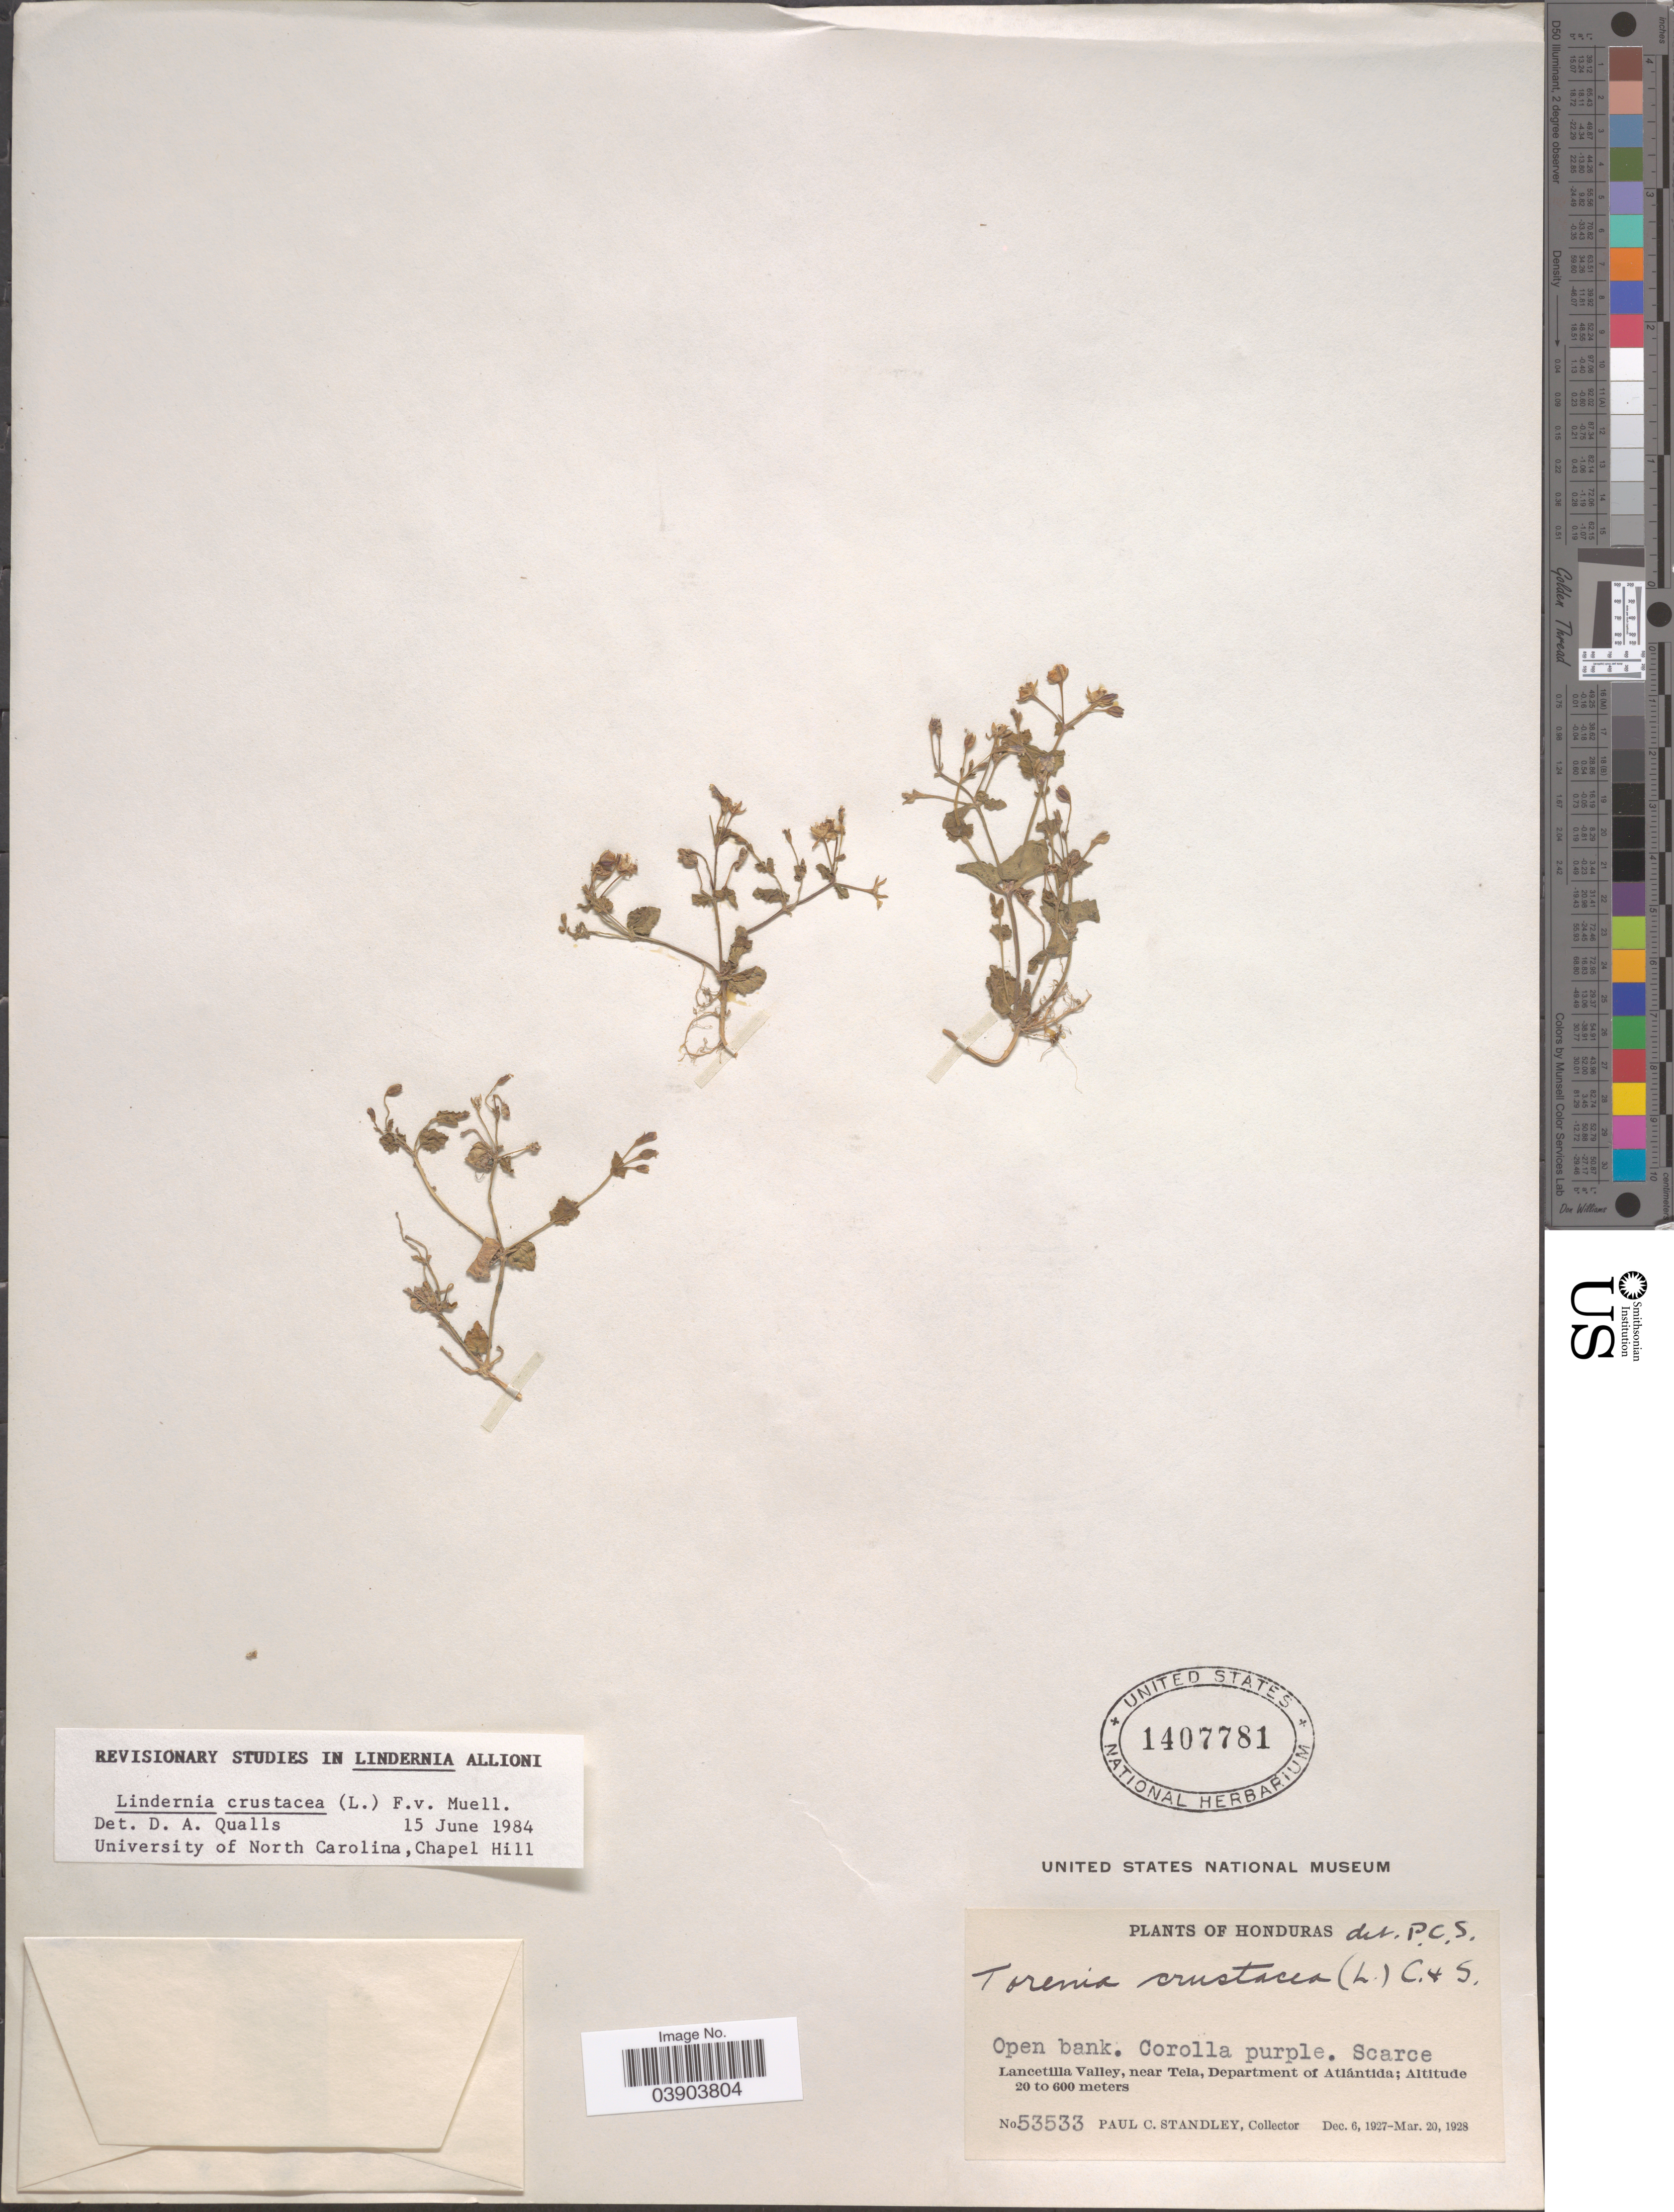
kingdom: Plantae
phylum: Tracheophyta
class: Magnoliopsida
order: Lamiales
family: Linderniaceae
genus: Lindernia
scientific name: Lindernia crustacea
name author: (L.) F. Muell.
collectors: P. C. Standley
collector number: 53533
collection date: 1927-12-06/1928-03-20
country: Honduras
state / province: Atlantida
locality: Lancetilla Valley, near Tela, Department of Atlántida.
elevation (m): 20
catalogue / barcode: US 1407781